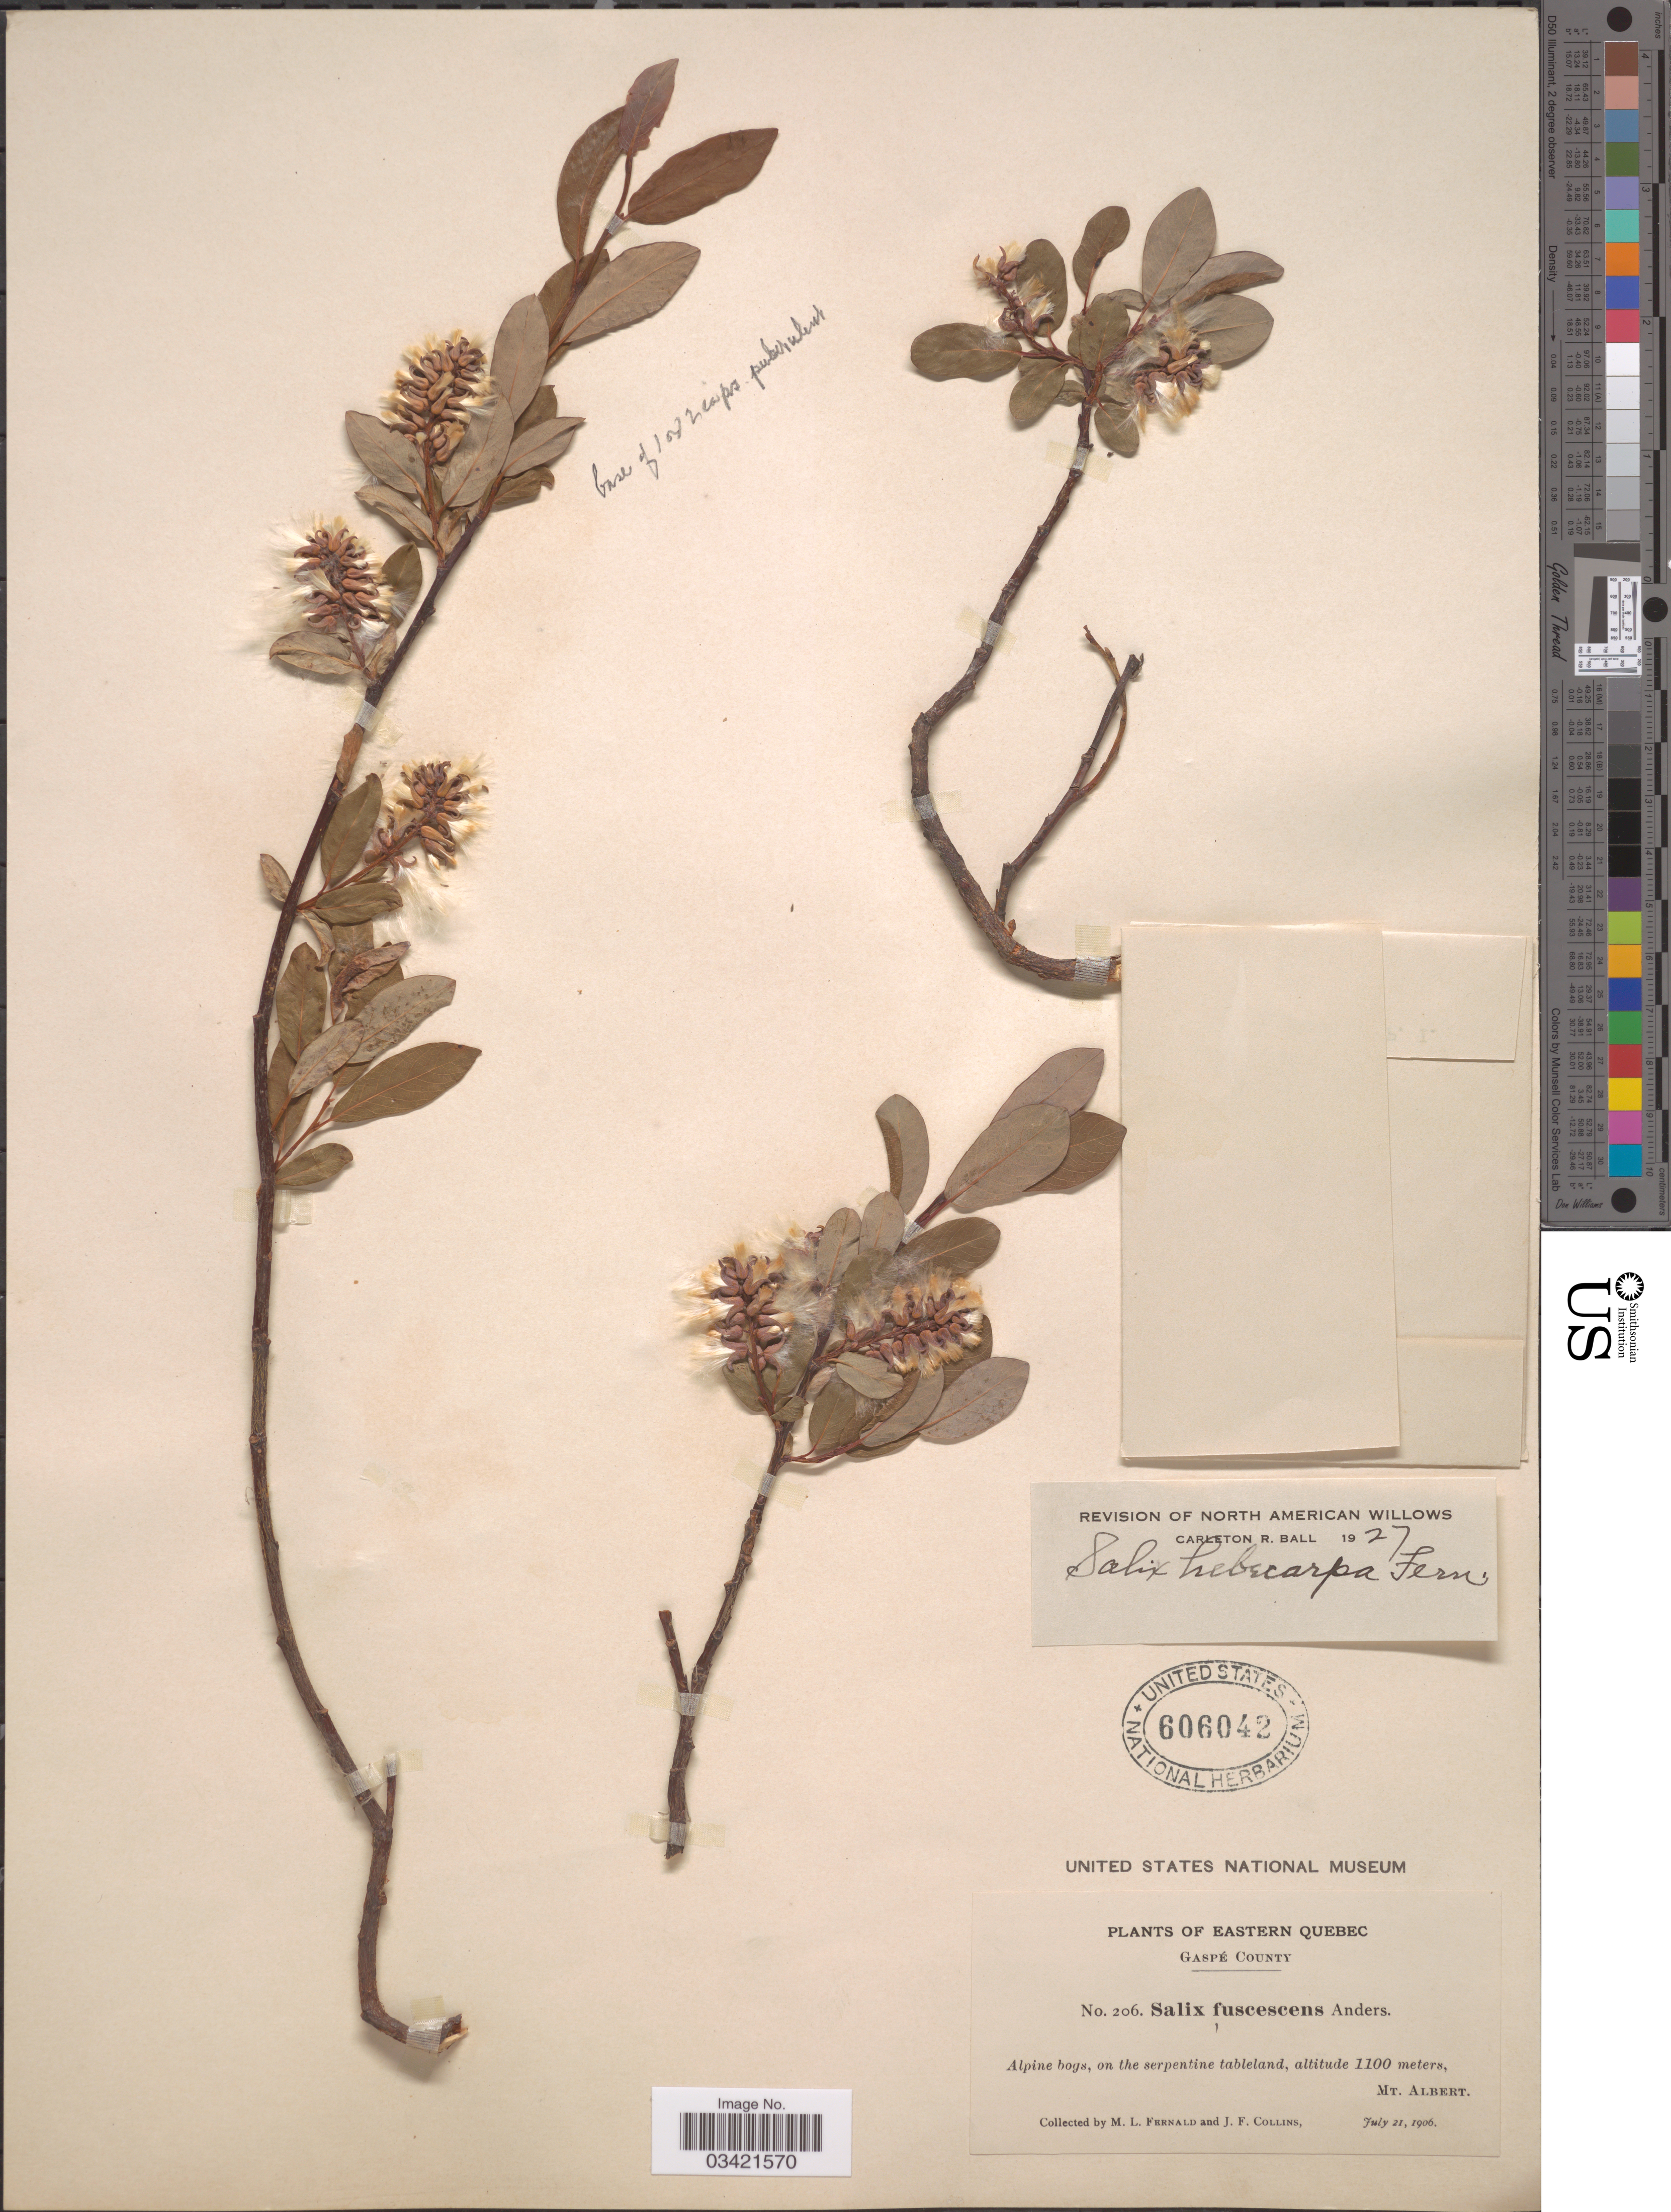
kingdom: Plantae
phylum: Tracheophyta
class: Magnoliopsida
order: Malpighiales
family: Salicaceae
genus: Salix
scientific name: Salix x hebecarpa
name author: (Fernald) Fernald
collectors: M. L. Fernald & J. Collins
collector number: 206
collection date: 1906-07-21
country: Canada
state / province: Quebec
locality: Eastern Quebec. Gaspè County. Alpine bogs, on the serpentine tableland. Mt. Albert.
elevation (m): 1100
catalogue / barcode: US 606042